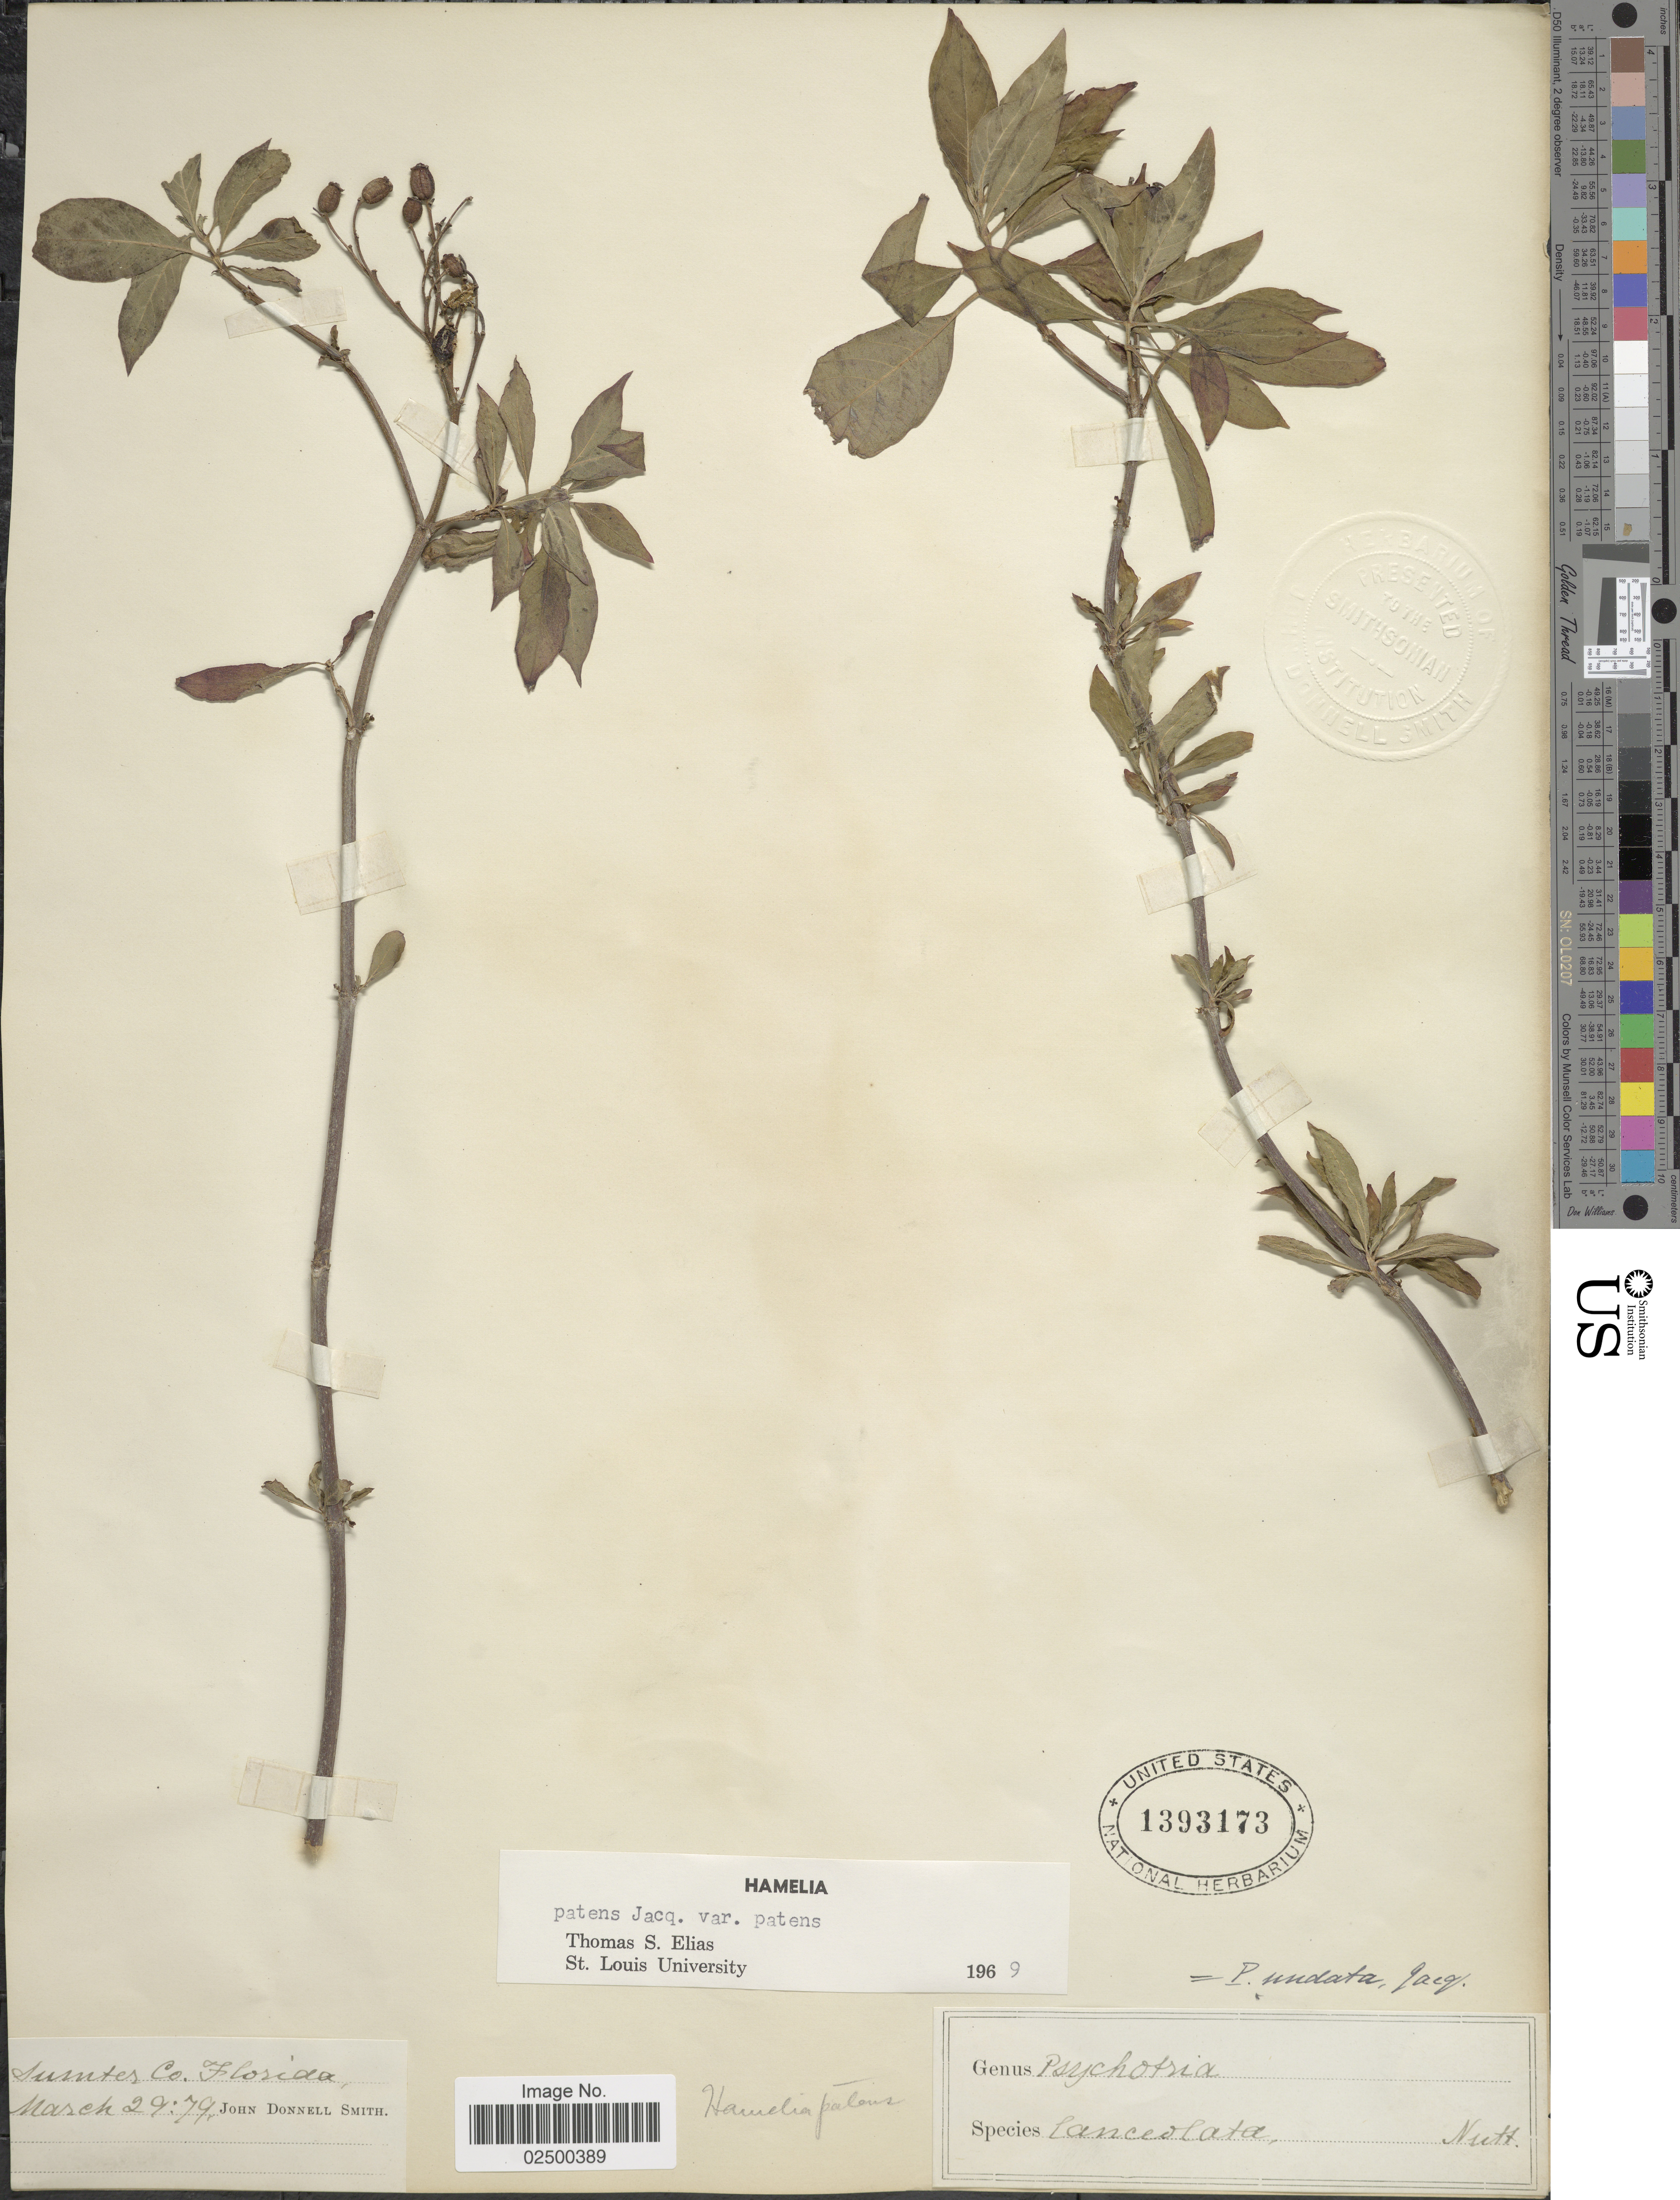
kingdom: Plantae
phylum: Tracheophyta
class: Magnoliopsida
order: Gentianales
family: Rubiaceae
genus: Hamelia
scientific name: Hamelia patens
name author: Jacq.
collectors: J. Donnell Smith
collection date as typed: Transcribed d/m/y: 29/3/79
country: United States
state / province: Florida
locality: Sumter Co., Florida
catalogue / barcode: US 1393173